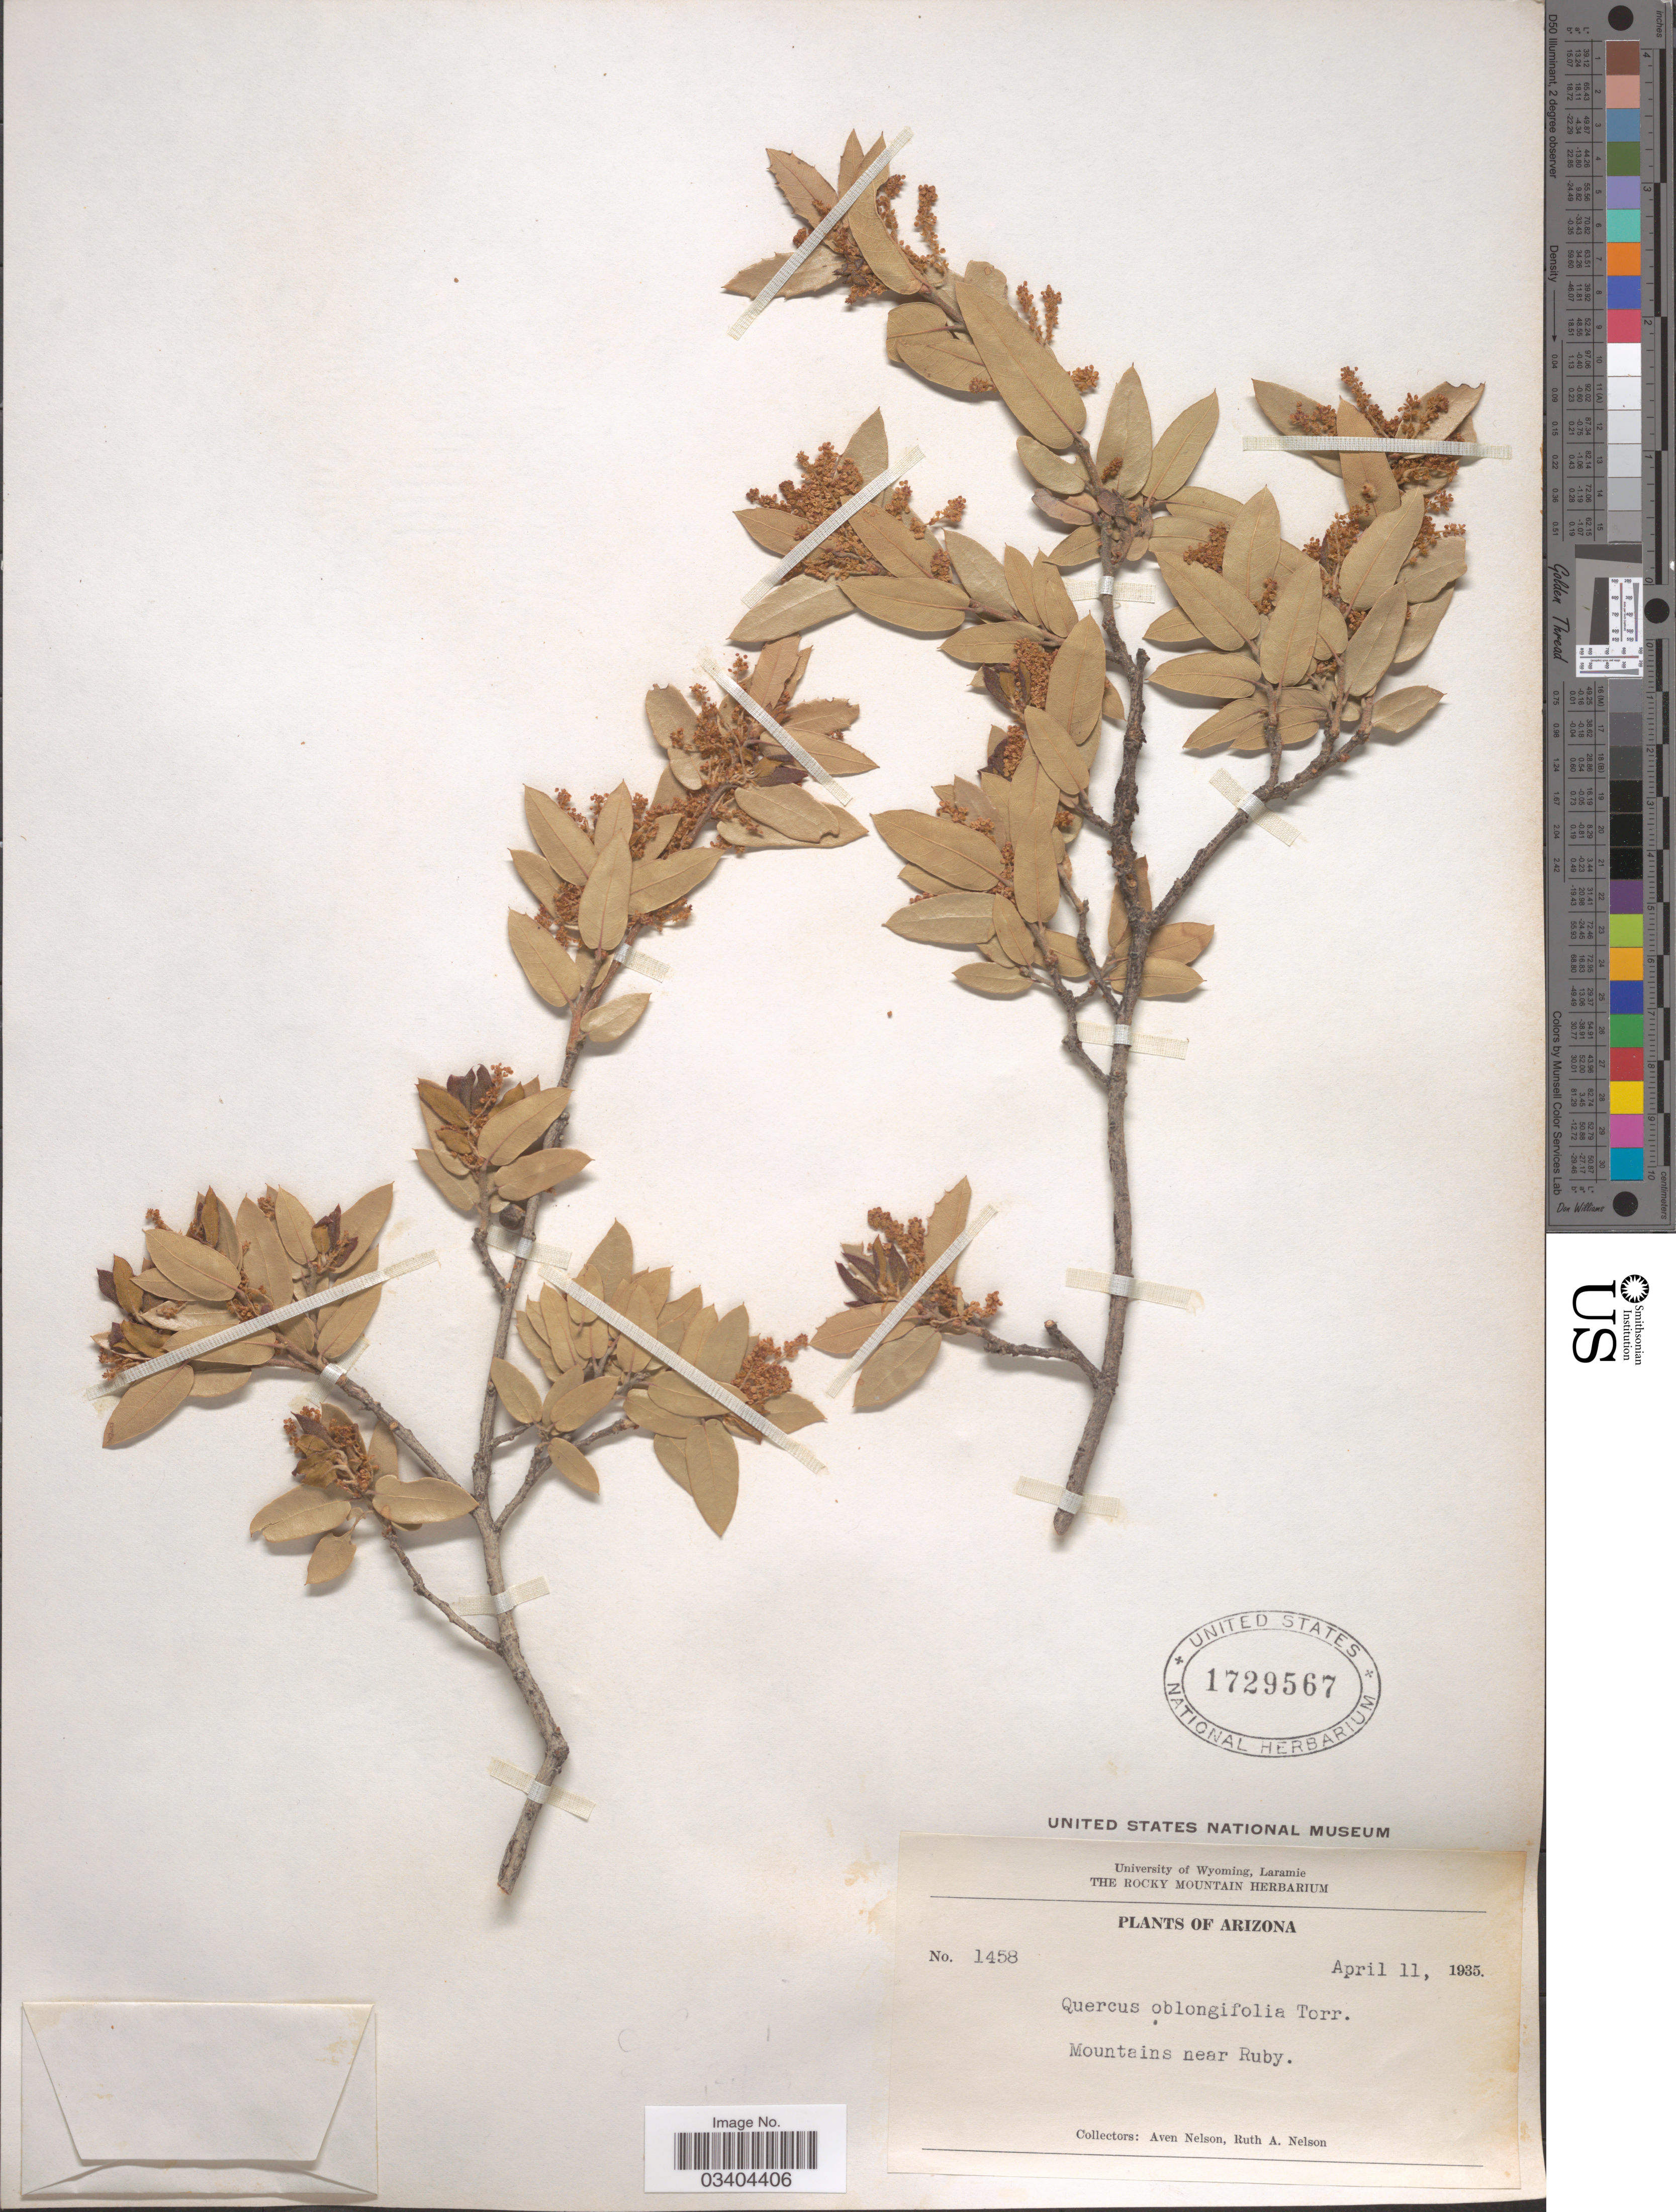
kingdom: Plantae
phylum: Tracheophyta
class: Magnoliopsida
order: Fagales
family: Fagaceae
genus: Quercus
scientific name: Quercus emoryi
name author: Torr. in Emory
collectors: A. Nelson & R. A. Nelson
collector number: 1458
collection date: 1935-04-11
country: United States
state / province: Arizona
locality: Mountains near Ruby.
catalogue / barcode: US 1729567